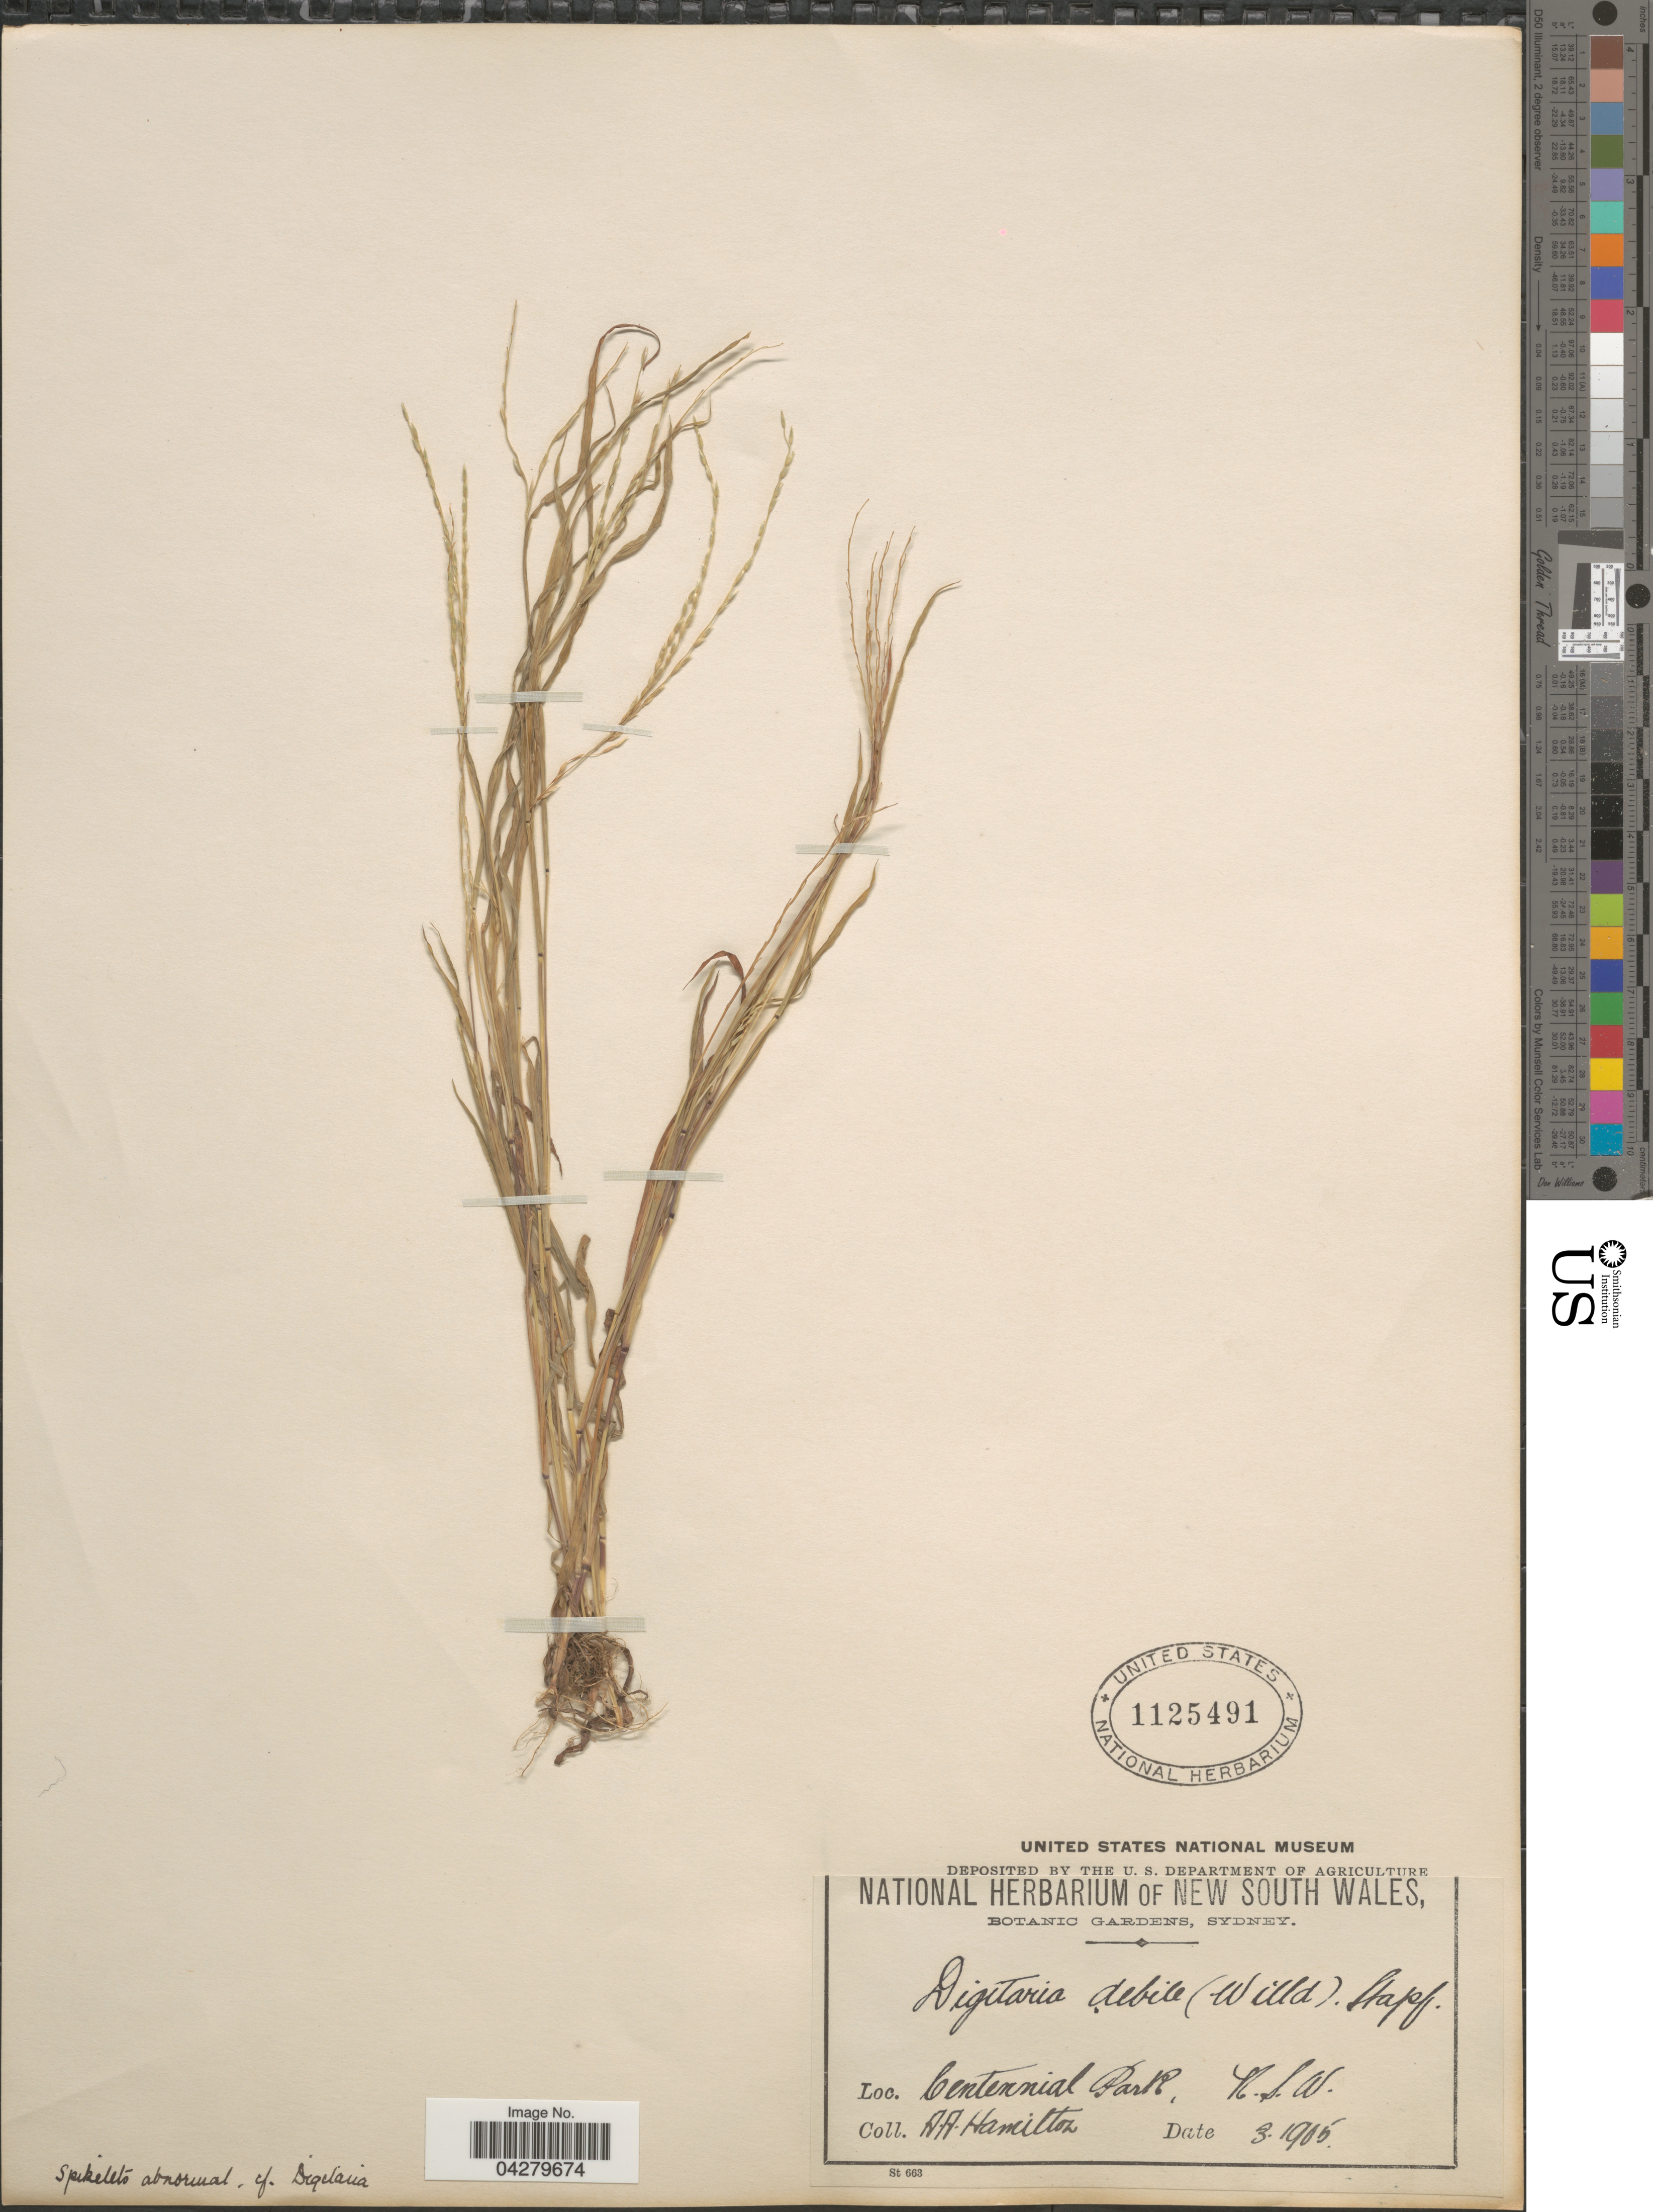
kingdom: Plantae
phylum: Tracheophyta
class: Liliopsida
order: Poales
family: Poaceae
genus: Digitaria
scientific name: Digitaria stenostachya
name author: Hughes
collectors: A. A. Hamilton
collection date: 1905-03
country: Australia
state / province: New South Wales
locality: Centennial Park.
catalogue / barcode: US 1125491